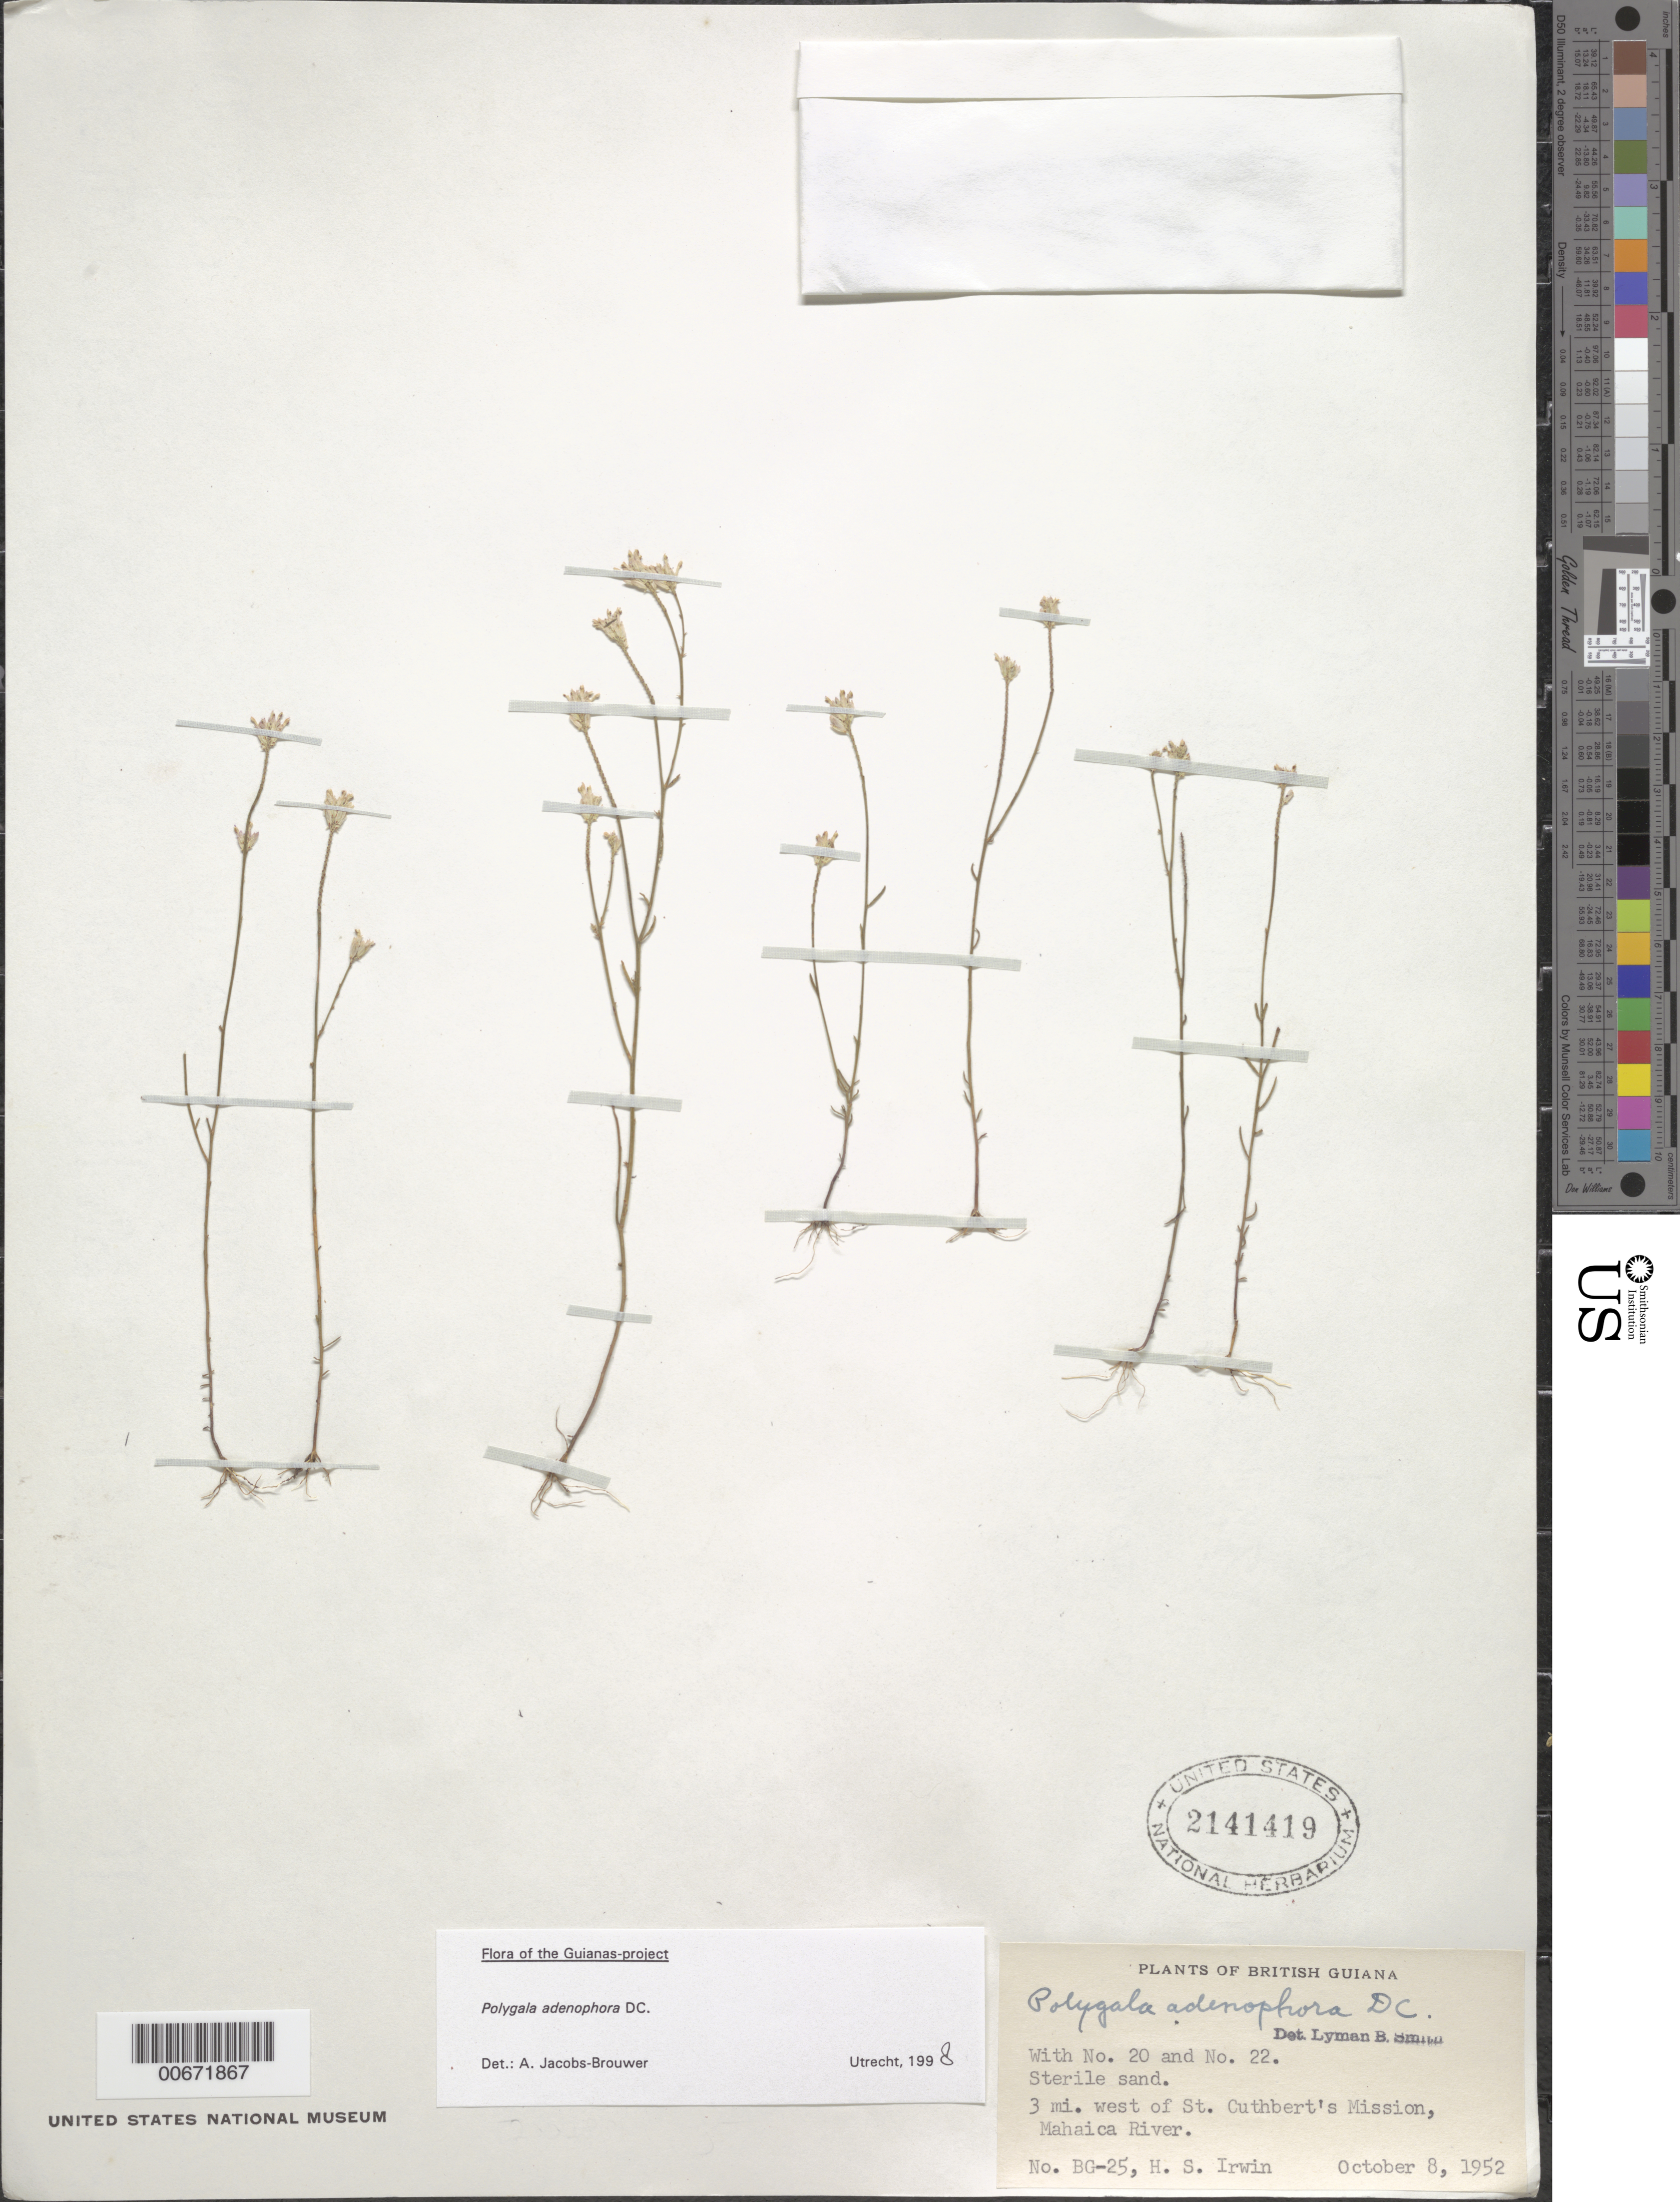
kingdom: Plantae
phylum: Tracheophyta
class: Magnoliopsida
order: Fabales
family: Polygalaceae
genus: Polygala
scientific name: Polygala adenophora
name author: DC.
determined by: Jacobs-Brouwer, A.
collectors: H. Irwin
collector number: BG 25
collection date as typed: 8-Oct-52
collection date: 1952-10-08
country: Guyana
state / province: Demerara-Mahaica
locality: St. Cuthbert's Mission, 3 mi. W of; Mahaica River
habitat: Sterile sand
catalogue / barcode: US 2141419